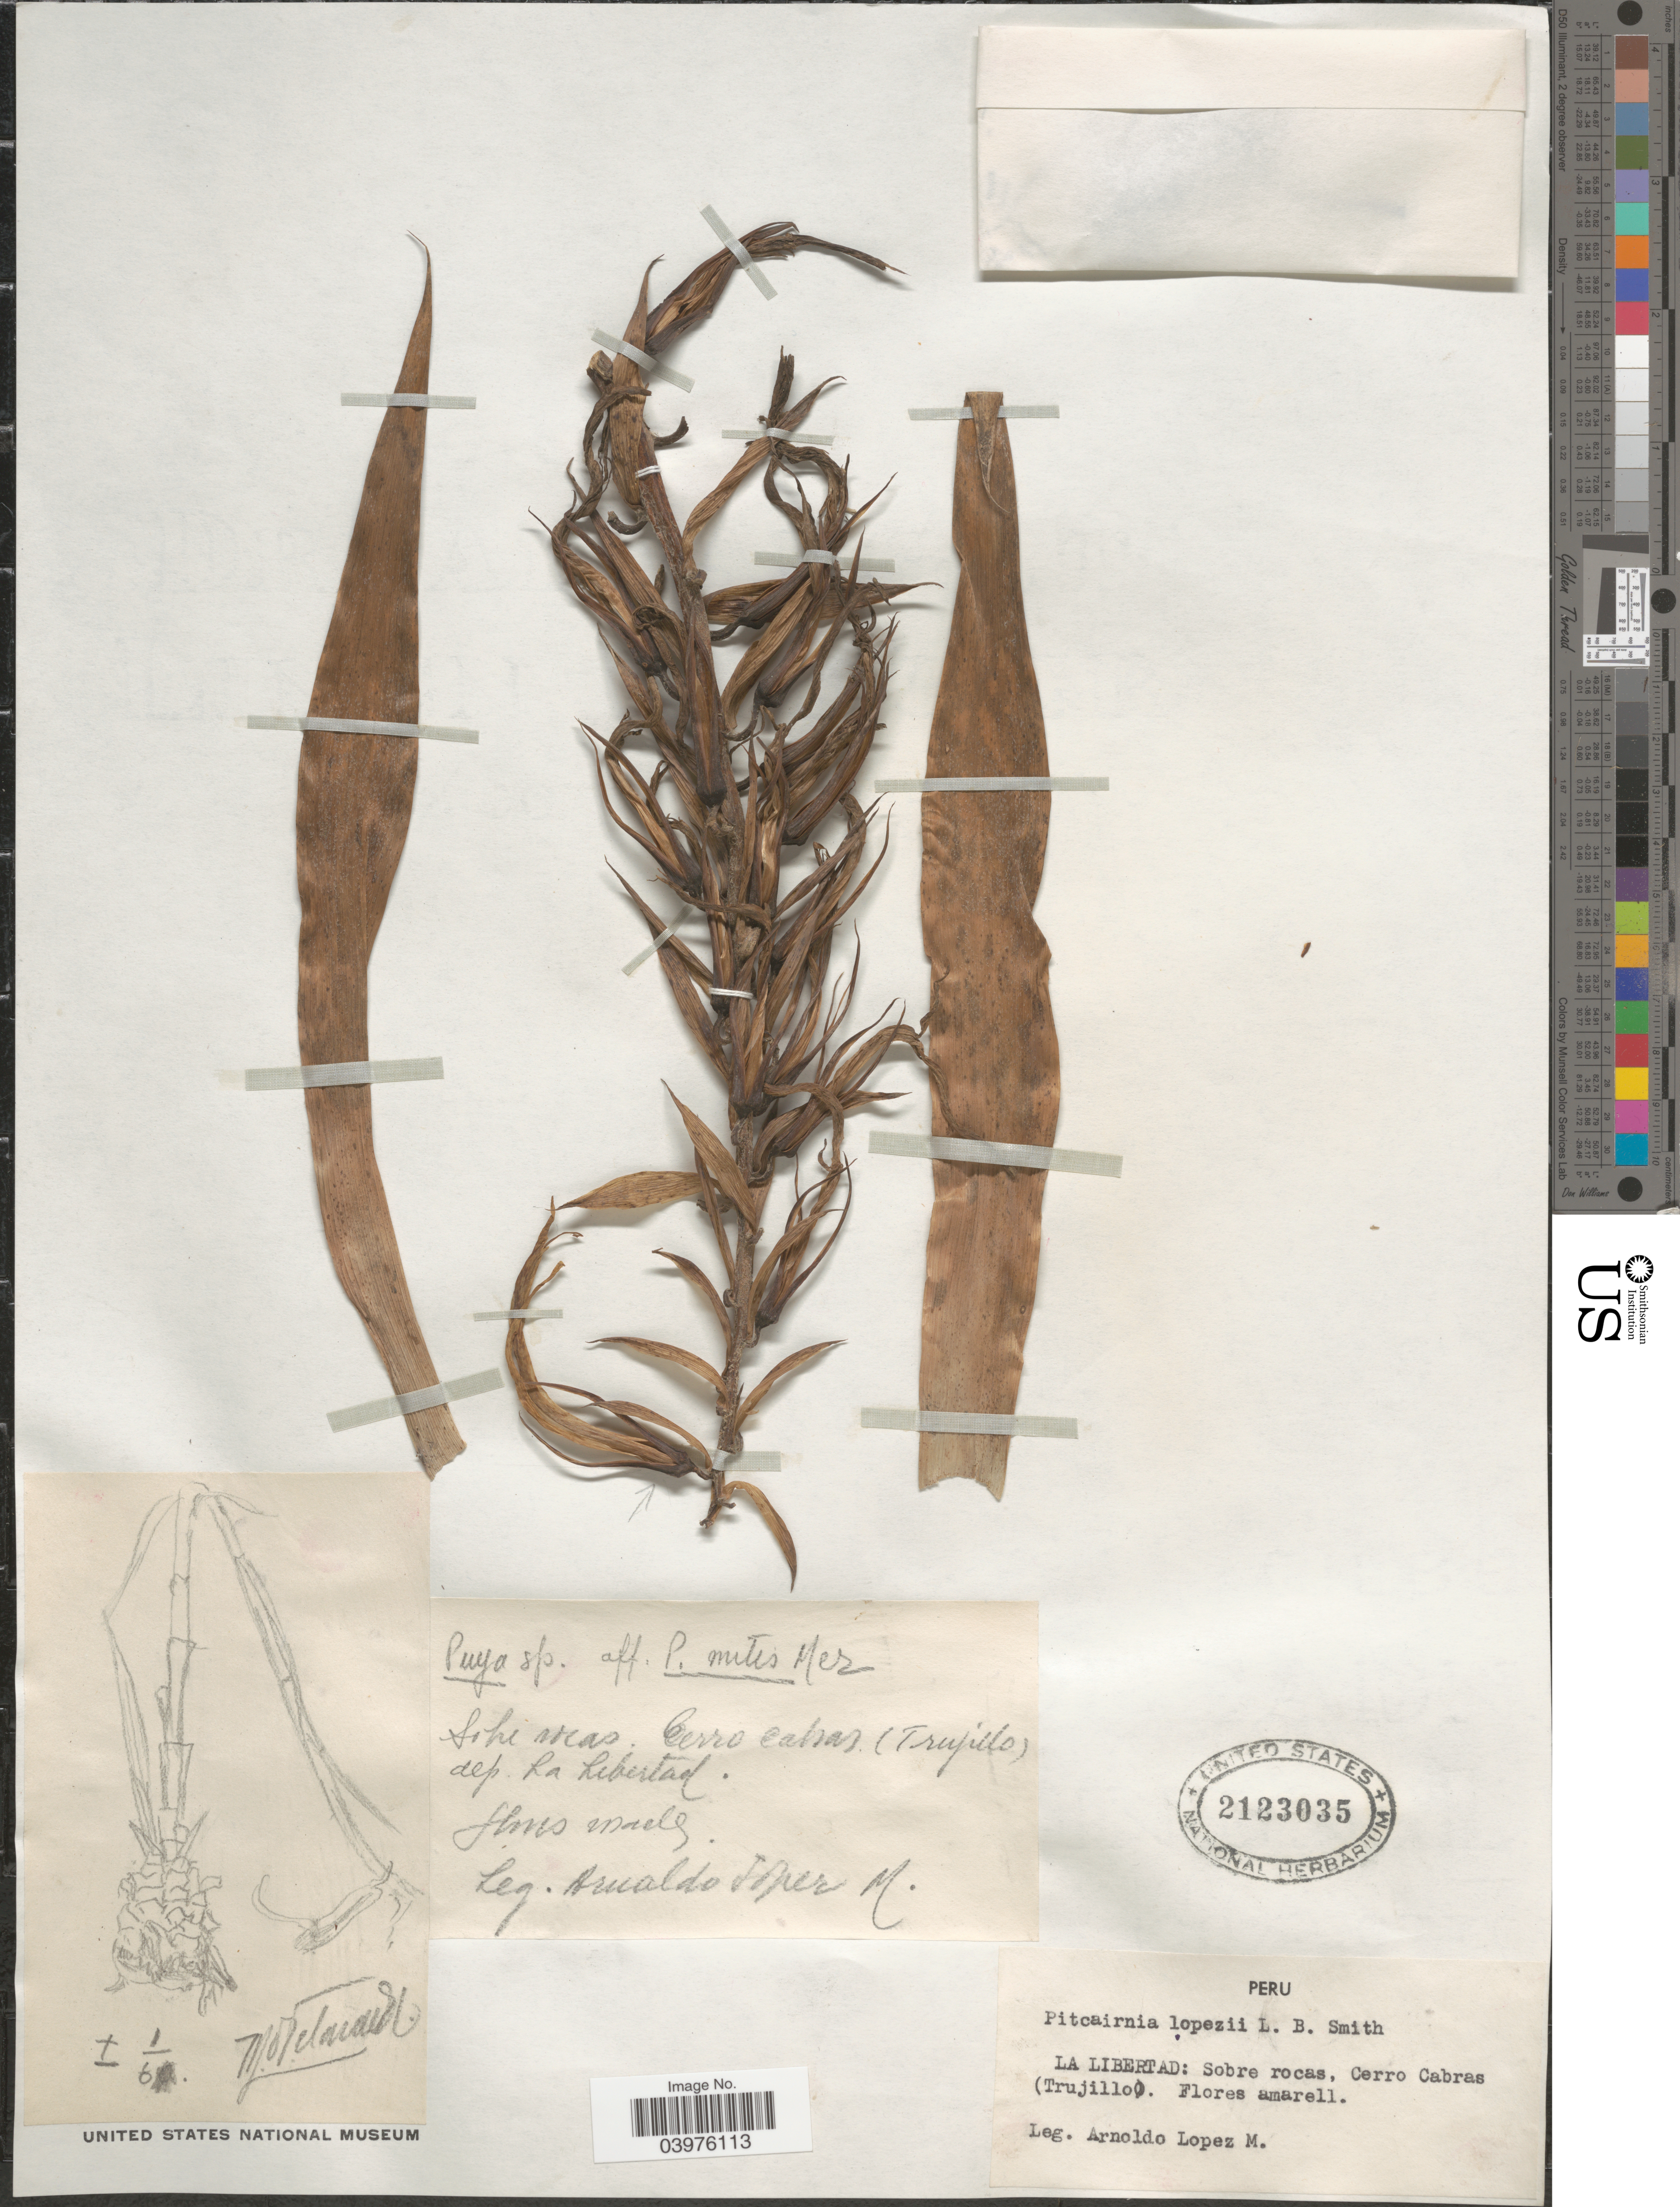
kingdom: Plantae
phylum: Tracheophyta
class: Liliopsida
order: Poales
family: Bromeliaceae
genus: Pitcairnia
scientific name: Pitcairnia lopezii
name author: L.B. Sm.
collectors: A. López M.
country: Peru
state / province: La Libertad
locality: Sobre rocas, Cerro Cabras (Trujillo).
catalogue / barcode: US 2123035